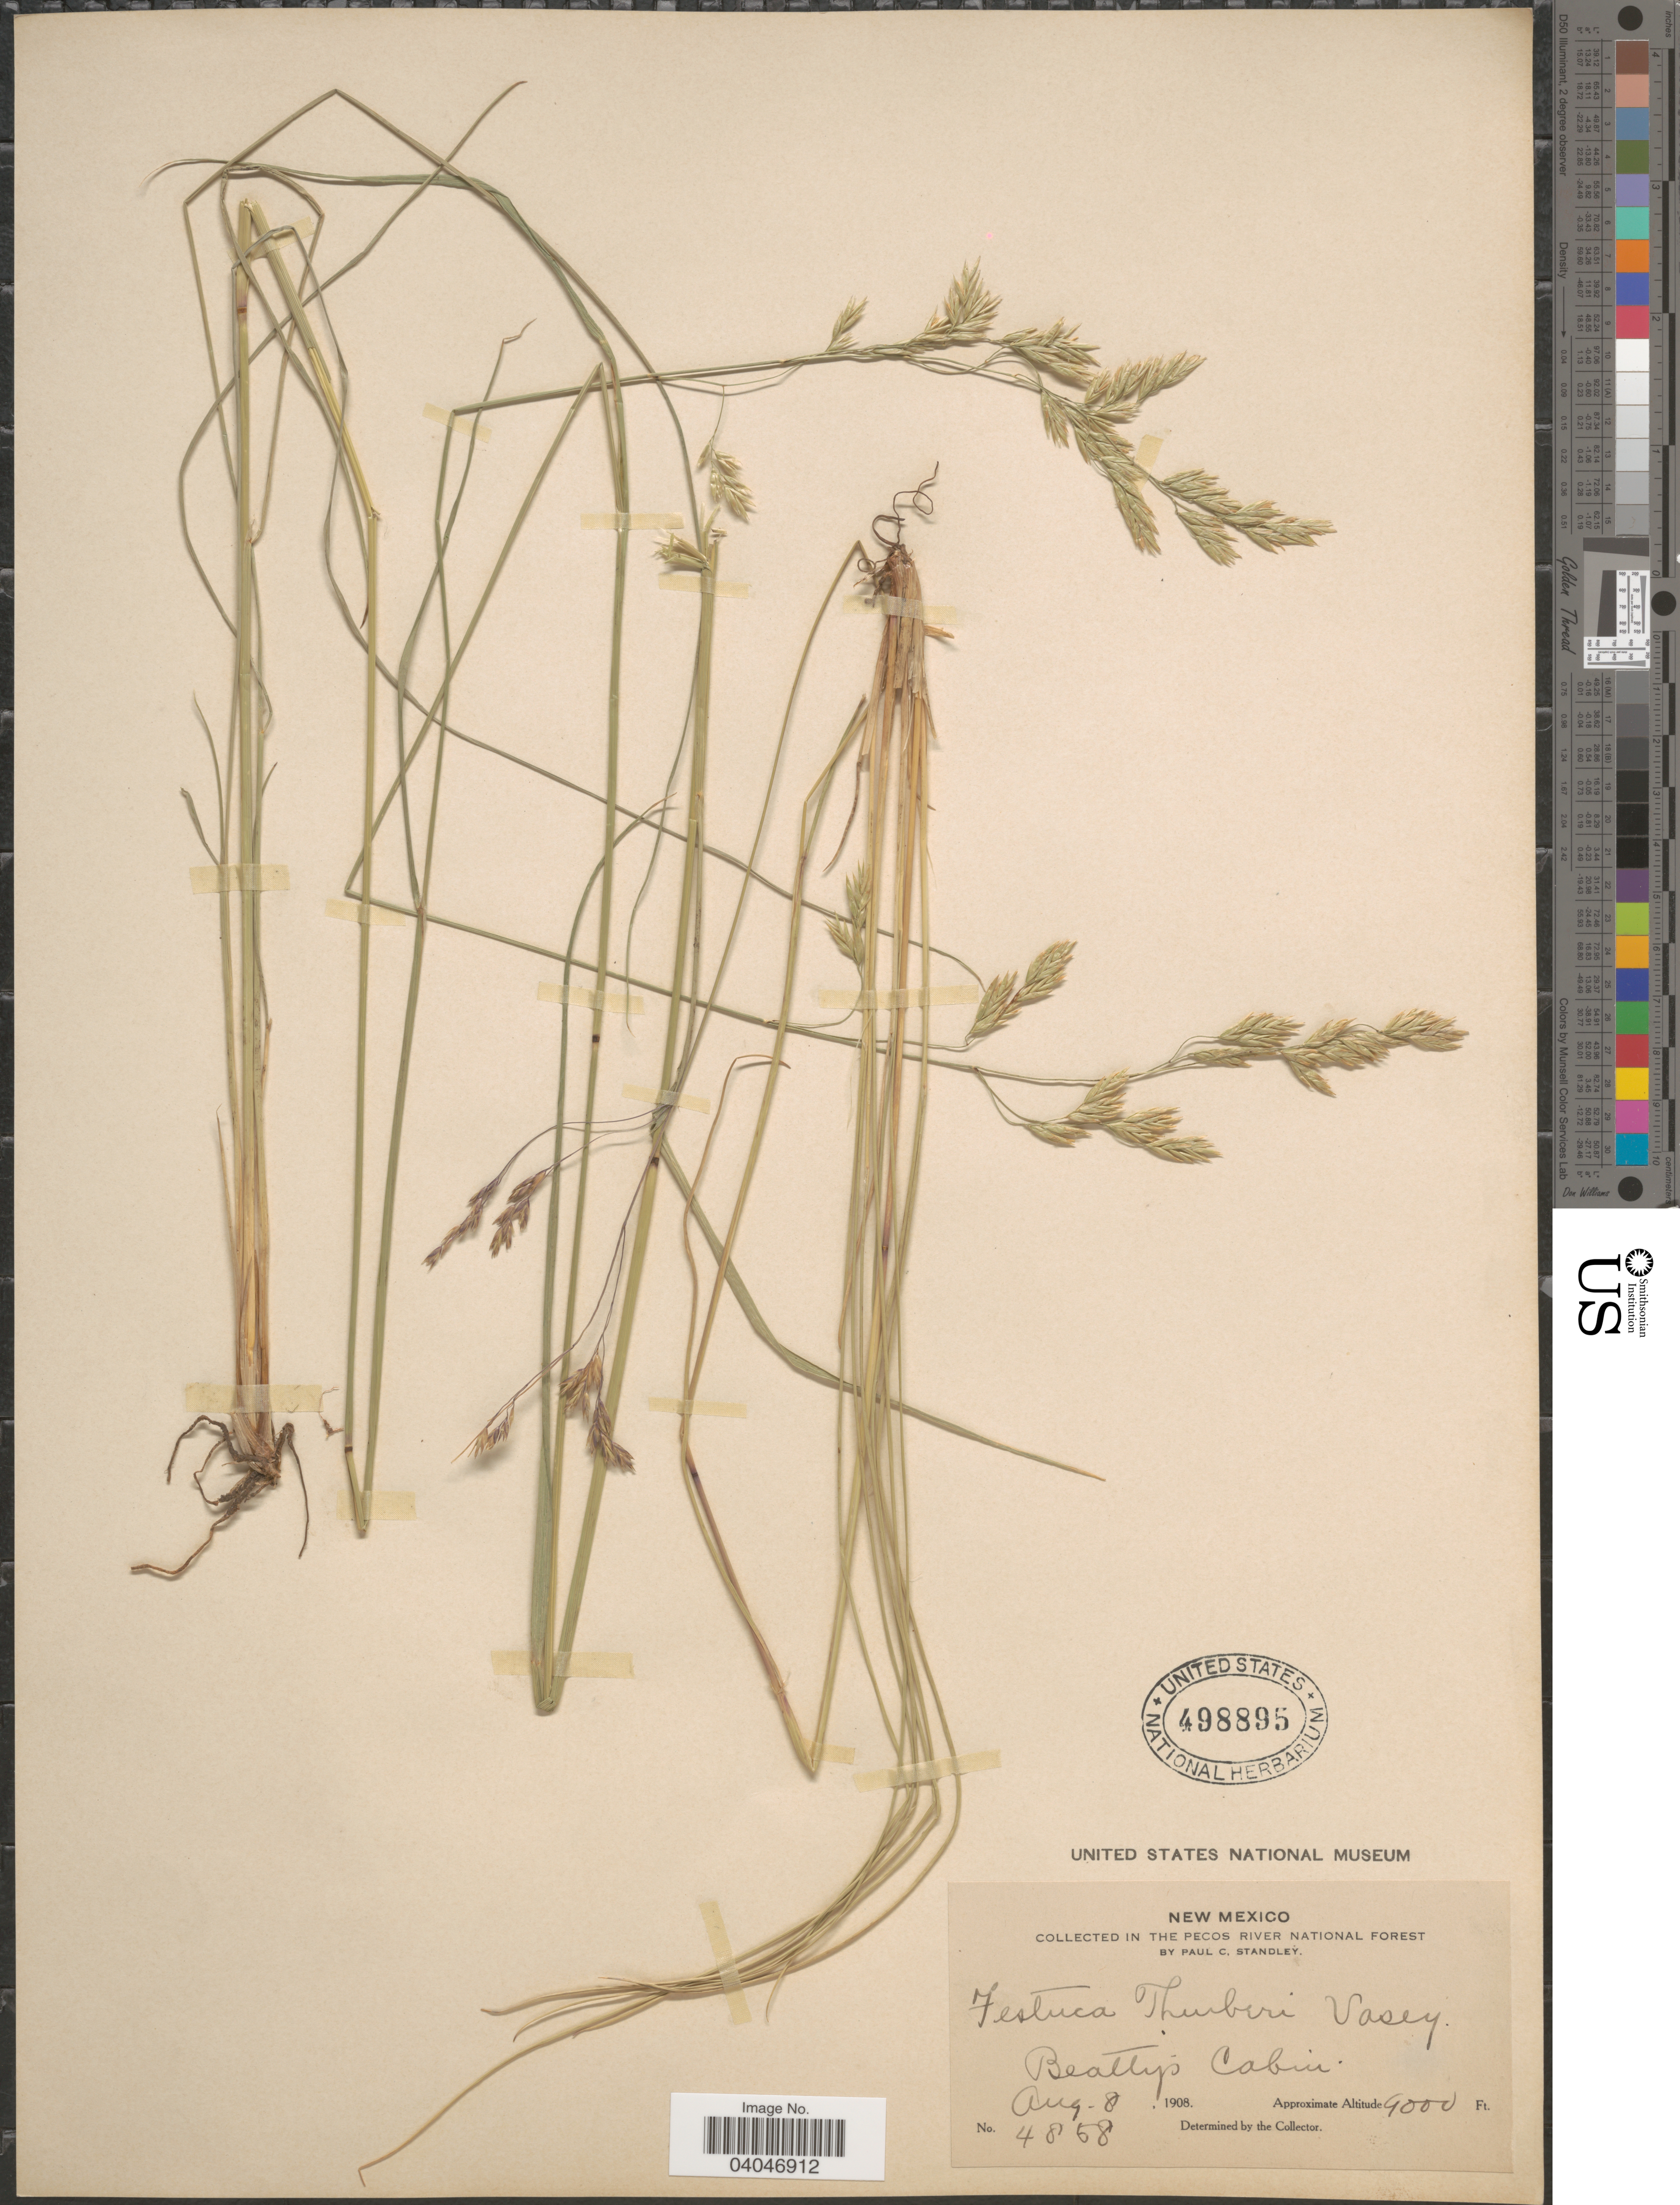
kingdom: Plantae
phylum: Tracheophyta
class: Liliopsida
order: Poales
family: Poaceae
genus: Festuca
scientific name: Festuca thurberi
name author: Vasey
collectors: P. C. Standley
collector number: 4858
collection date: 1908-08-08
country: United States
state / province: New Mexico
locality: In the Pecos river National Forest. Beatty's Cabin.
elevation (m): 2743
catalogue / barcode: US 498895